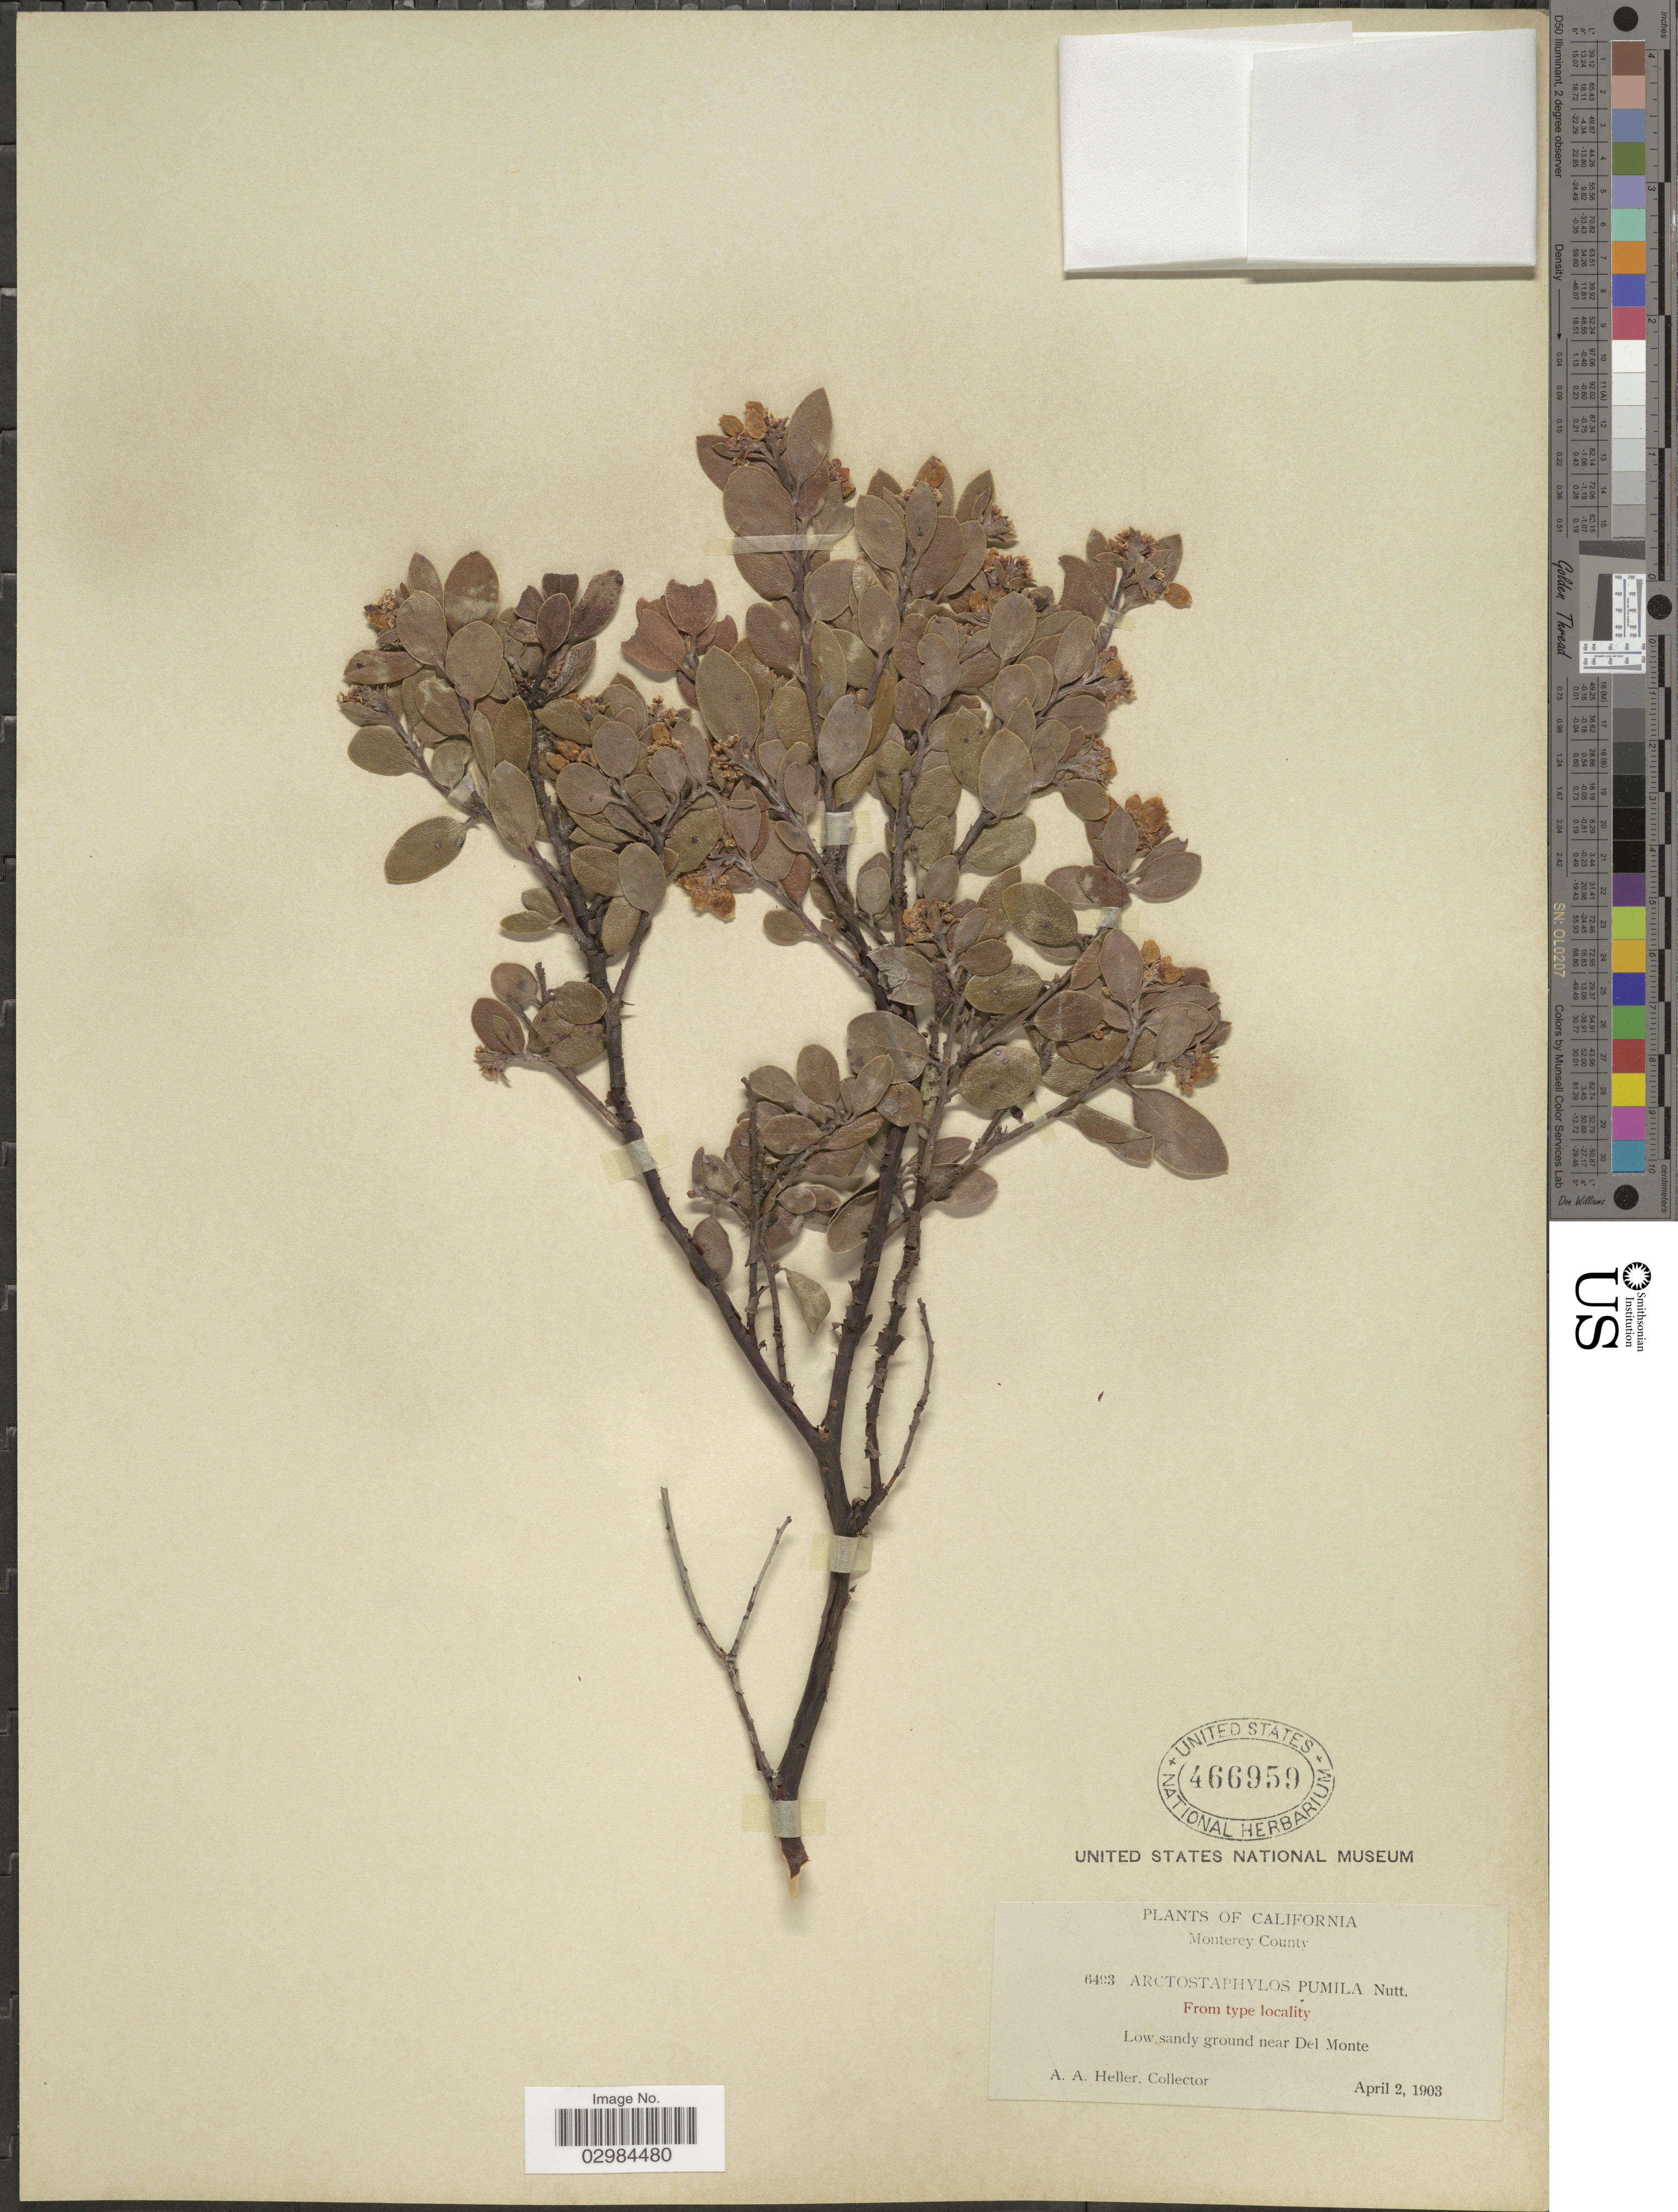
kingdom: Plantae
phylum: Tracheophyta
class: Magnoliopsida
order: Ericales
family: Ericaceae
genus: Arctostaphylos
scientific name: Arctostaphylos pumila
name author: Nutt.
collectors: A. A. Heller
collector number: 6493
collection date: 1903-04-02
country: United States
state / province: California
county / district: Monterey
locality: Monterey County. Low sandy ground near Del Monte.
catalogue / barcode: US 466959